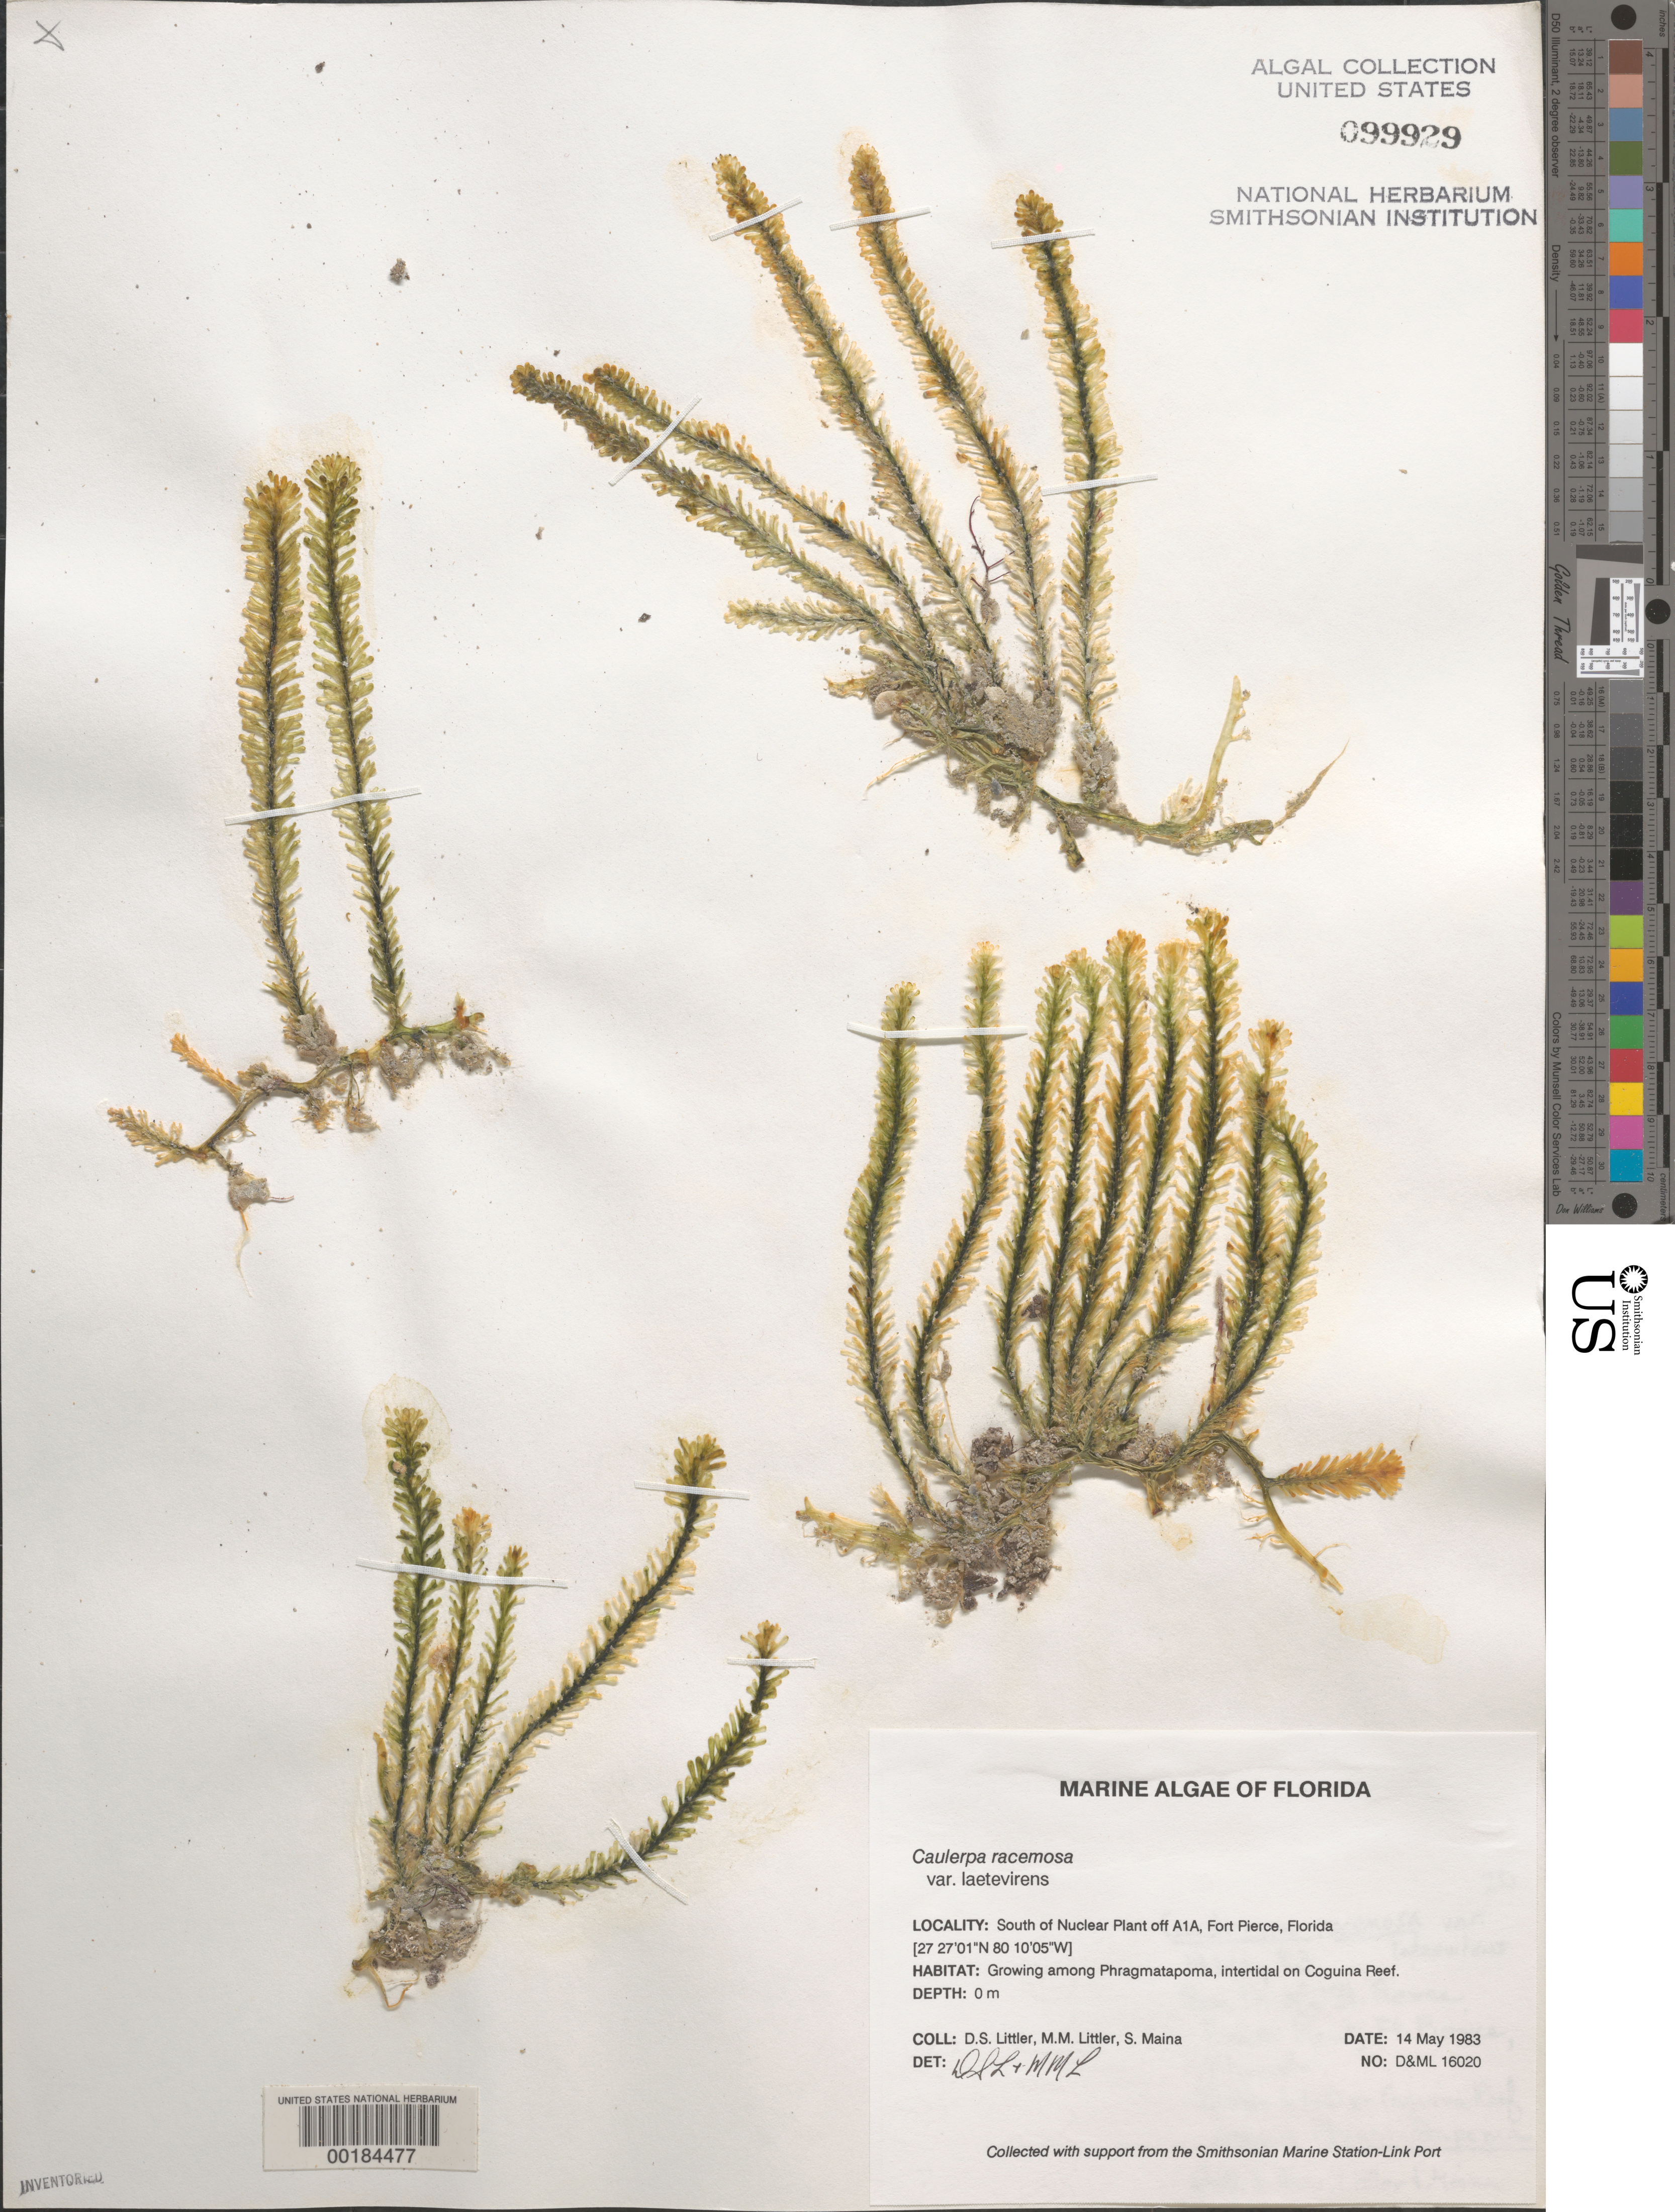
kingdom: Plantae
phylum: Chlorophyta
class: Ulvophyceae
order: Bryopsidales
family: Caulerpaceae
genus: Caulerpa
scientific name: Caulerpa racemosa var. laetevirens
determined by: Littler, D. S.; Littler, M. M.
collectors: D. S. Littler, M. M. Littler & S. Maina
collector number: D&ML 16020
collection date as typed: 14 May 1983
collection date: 1983-05-14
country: United States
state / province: Florida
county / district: Saint Lucie County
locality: Fort Pierce, south of nuclear plant off US Route A1A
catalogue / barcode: US 99929